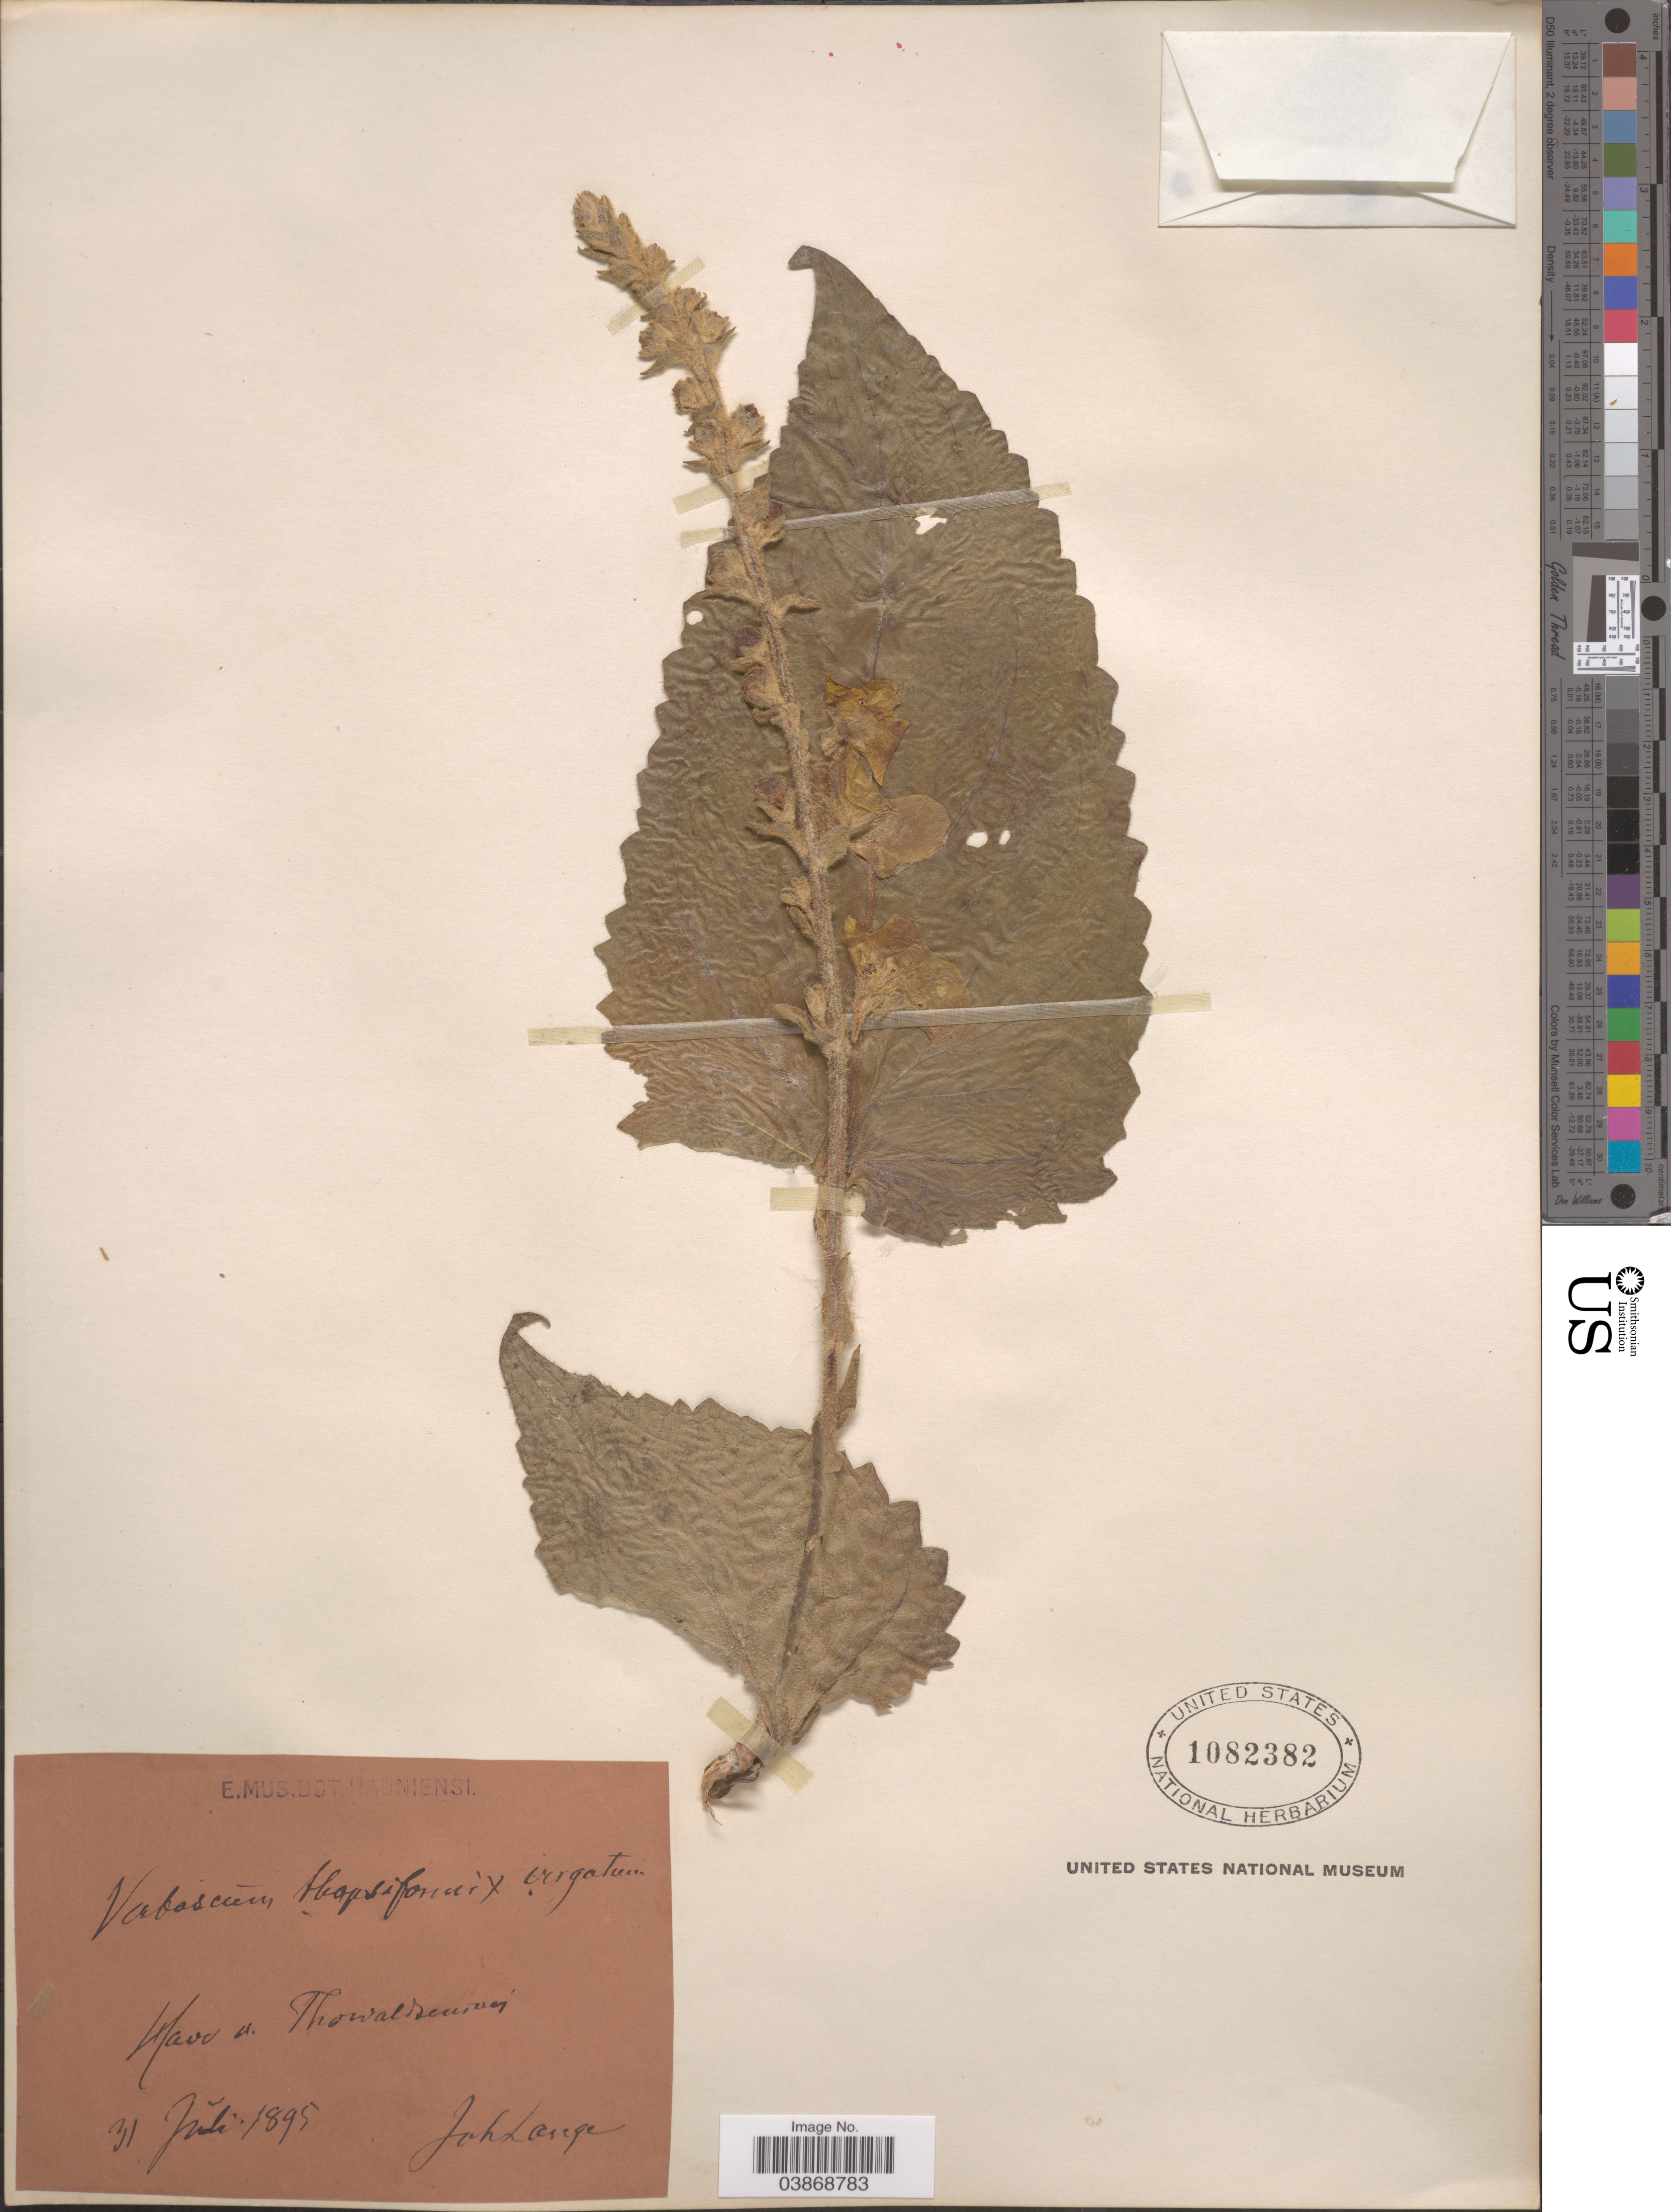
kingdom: Plantae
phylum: Tracheophyta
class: Magnoliopsida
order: Lamiales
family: Scrophulariaceae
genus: Verbascum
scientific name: Verbascum thapsiforme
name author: Schrad.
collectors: J. M. C. Lange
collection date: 1895-07-31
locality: Havo a. Thuwalseu [illegible text] [interpreted]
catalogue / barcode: US 1082382